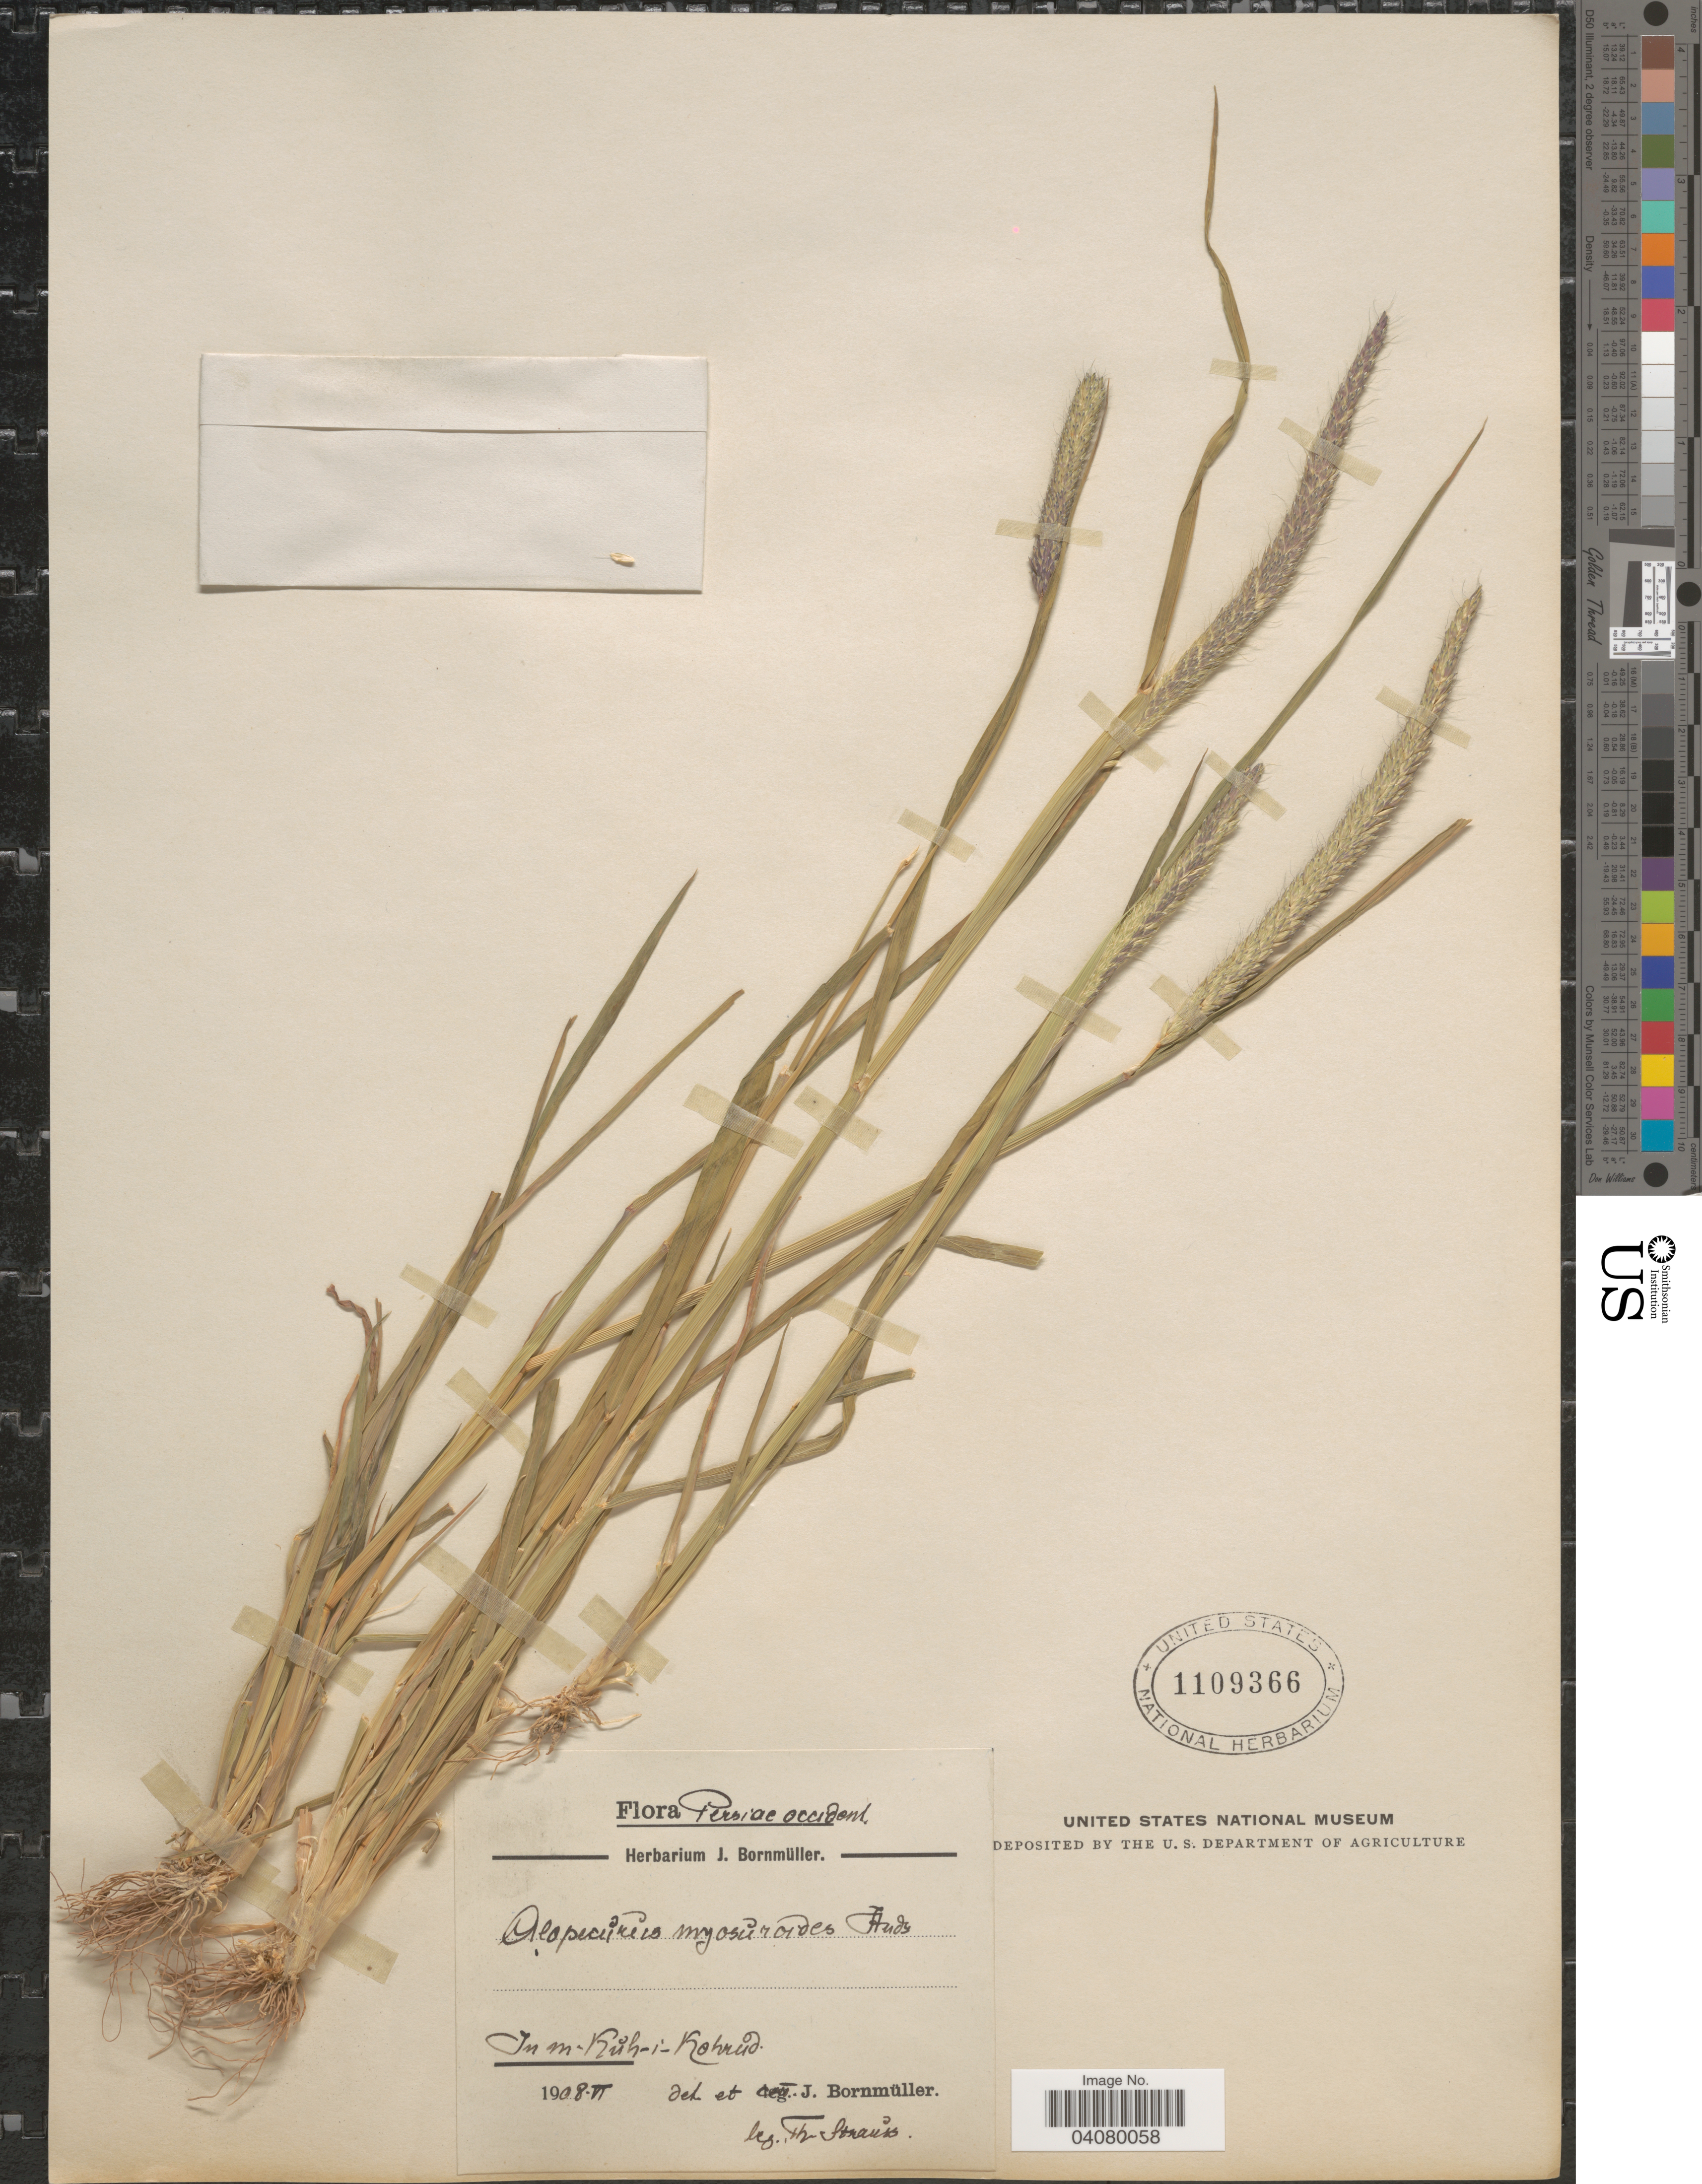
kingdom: Plantae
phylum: Tracheophyta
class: Liliopsida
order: Poales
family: Poaceae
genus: Alopecurus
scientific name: Alopecurus myosuroides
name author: Huds.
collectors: T. Strauss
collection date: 1908-06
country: Iran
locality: Persiae occident. In m. Kuh-i-Kohrud.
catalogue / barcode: US 1109366